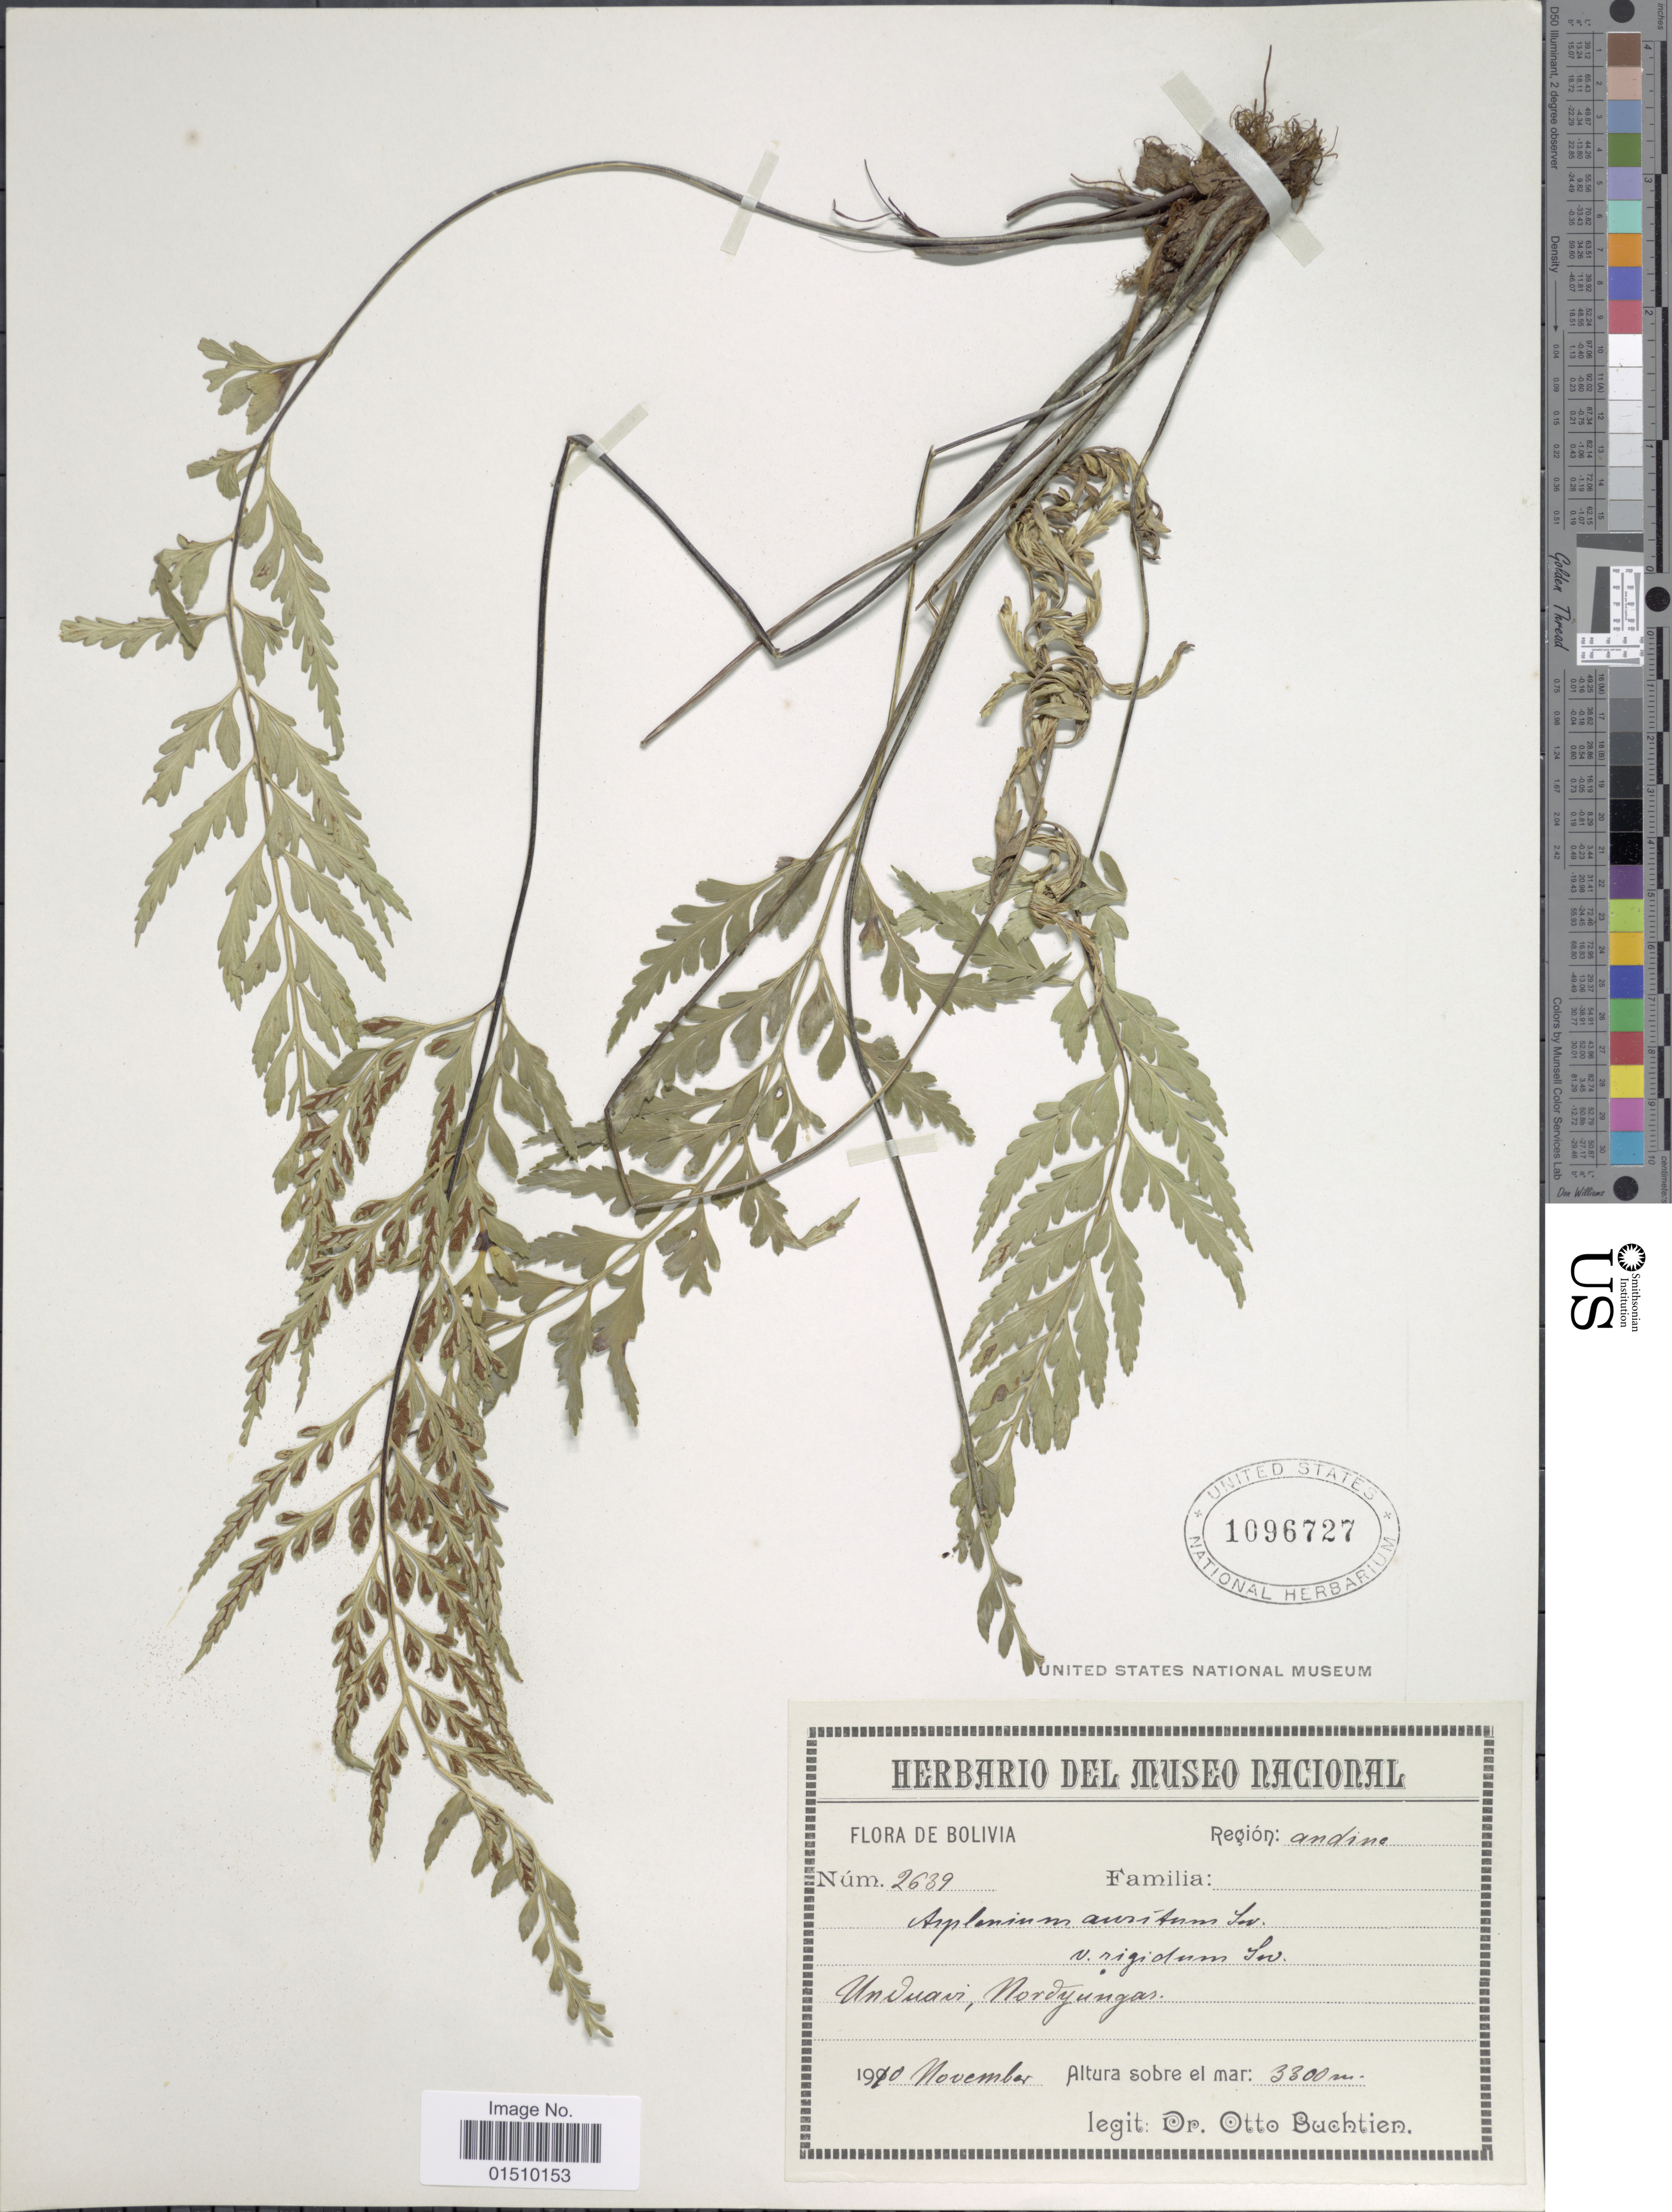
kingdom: Plantae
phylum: Tracheophyta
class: Polypodiopsida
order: Polypodiales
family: Aspleniaceae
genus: Asplenium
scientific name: Asplenium auritum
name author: Sw.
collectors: O. Buchtien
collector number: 2639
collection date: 1910-11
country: Bolivia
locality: Bolivia, Unduavi, Nordyungas.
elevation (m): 3300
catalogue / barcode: US 1096727